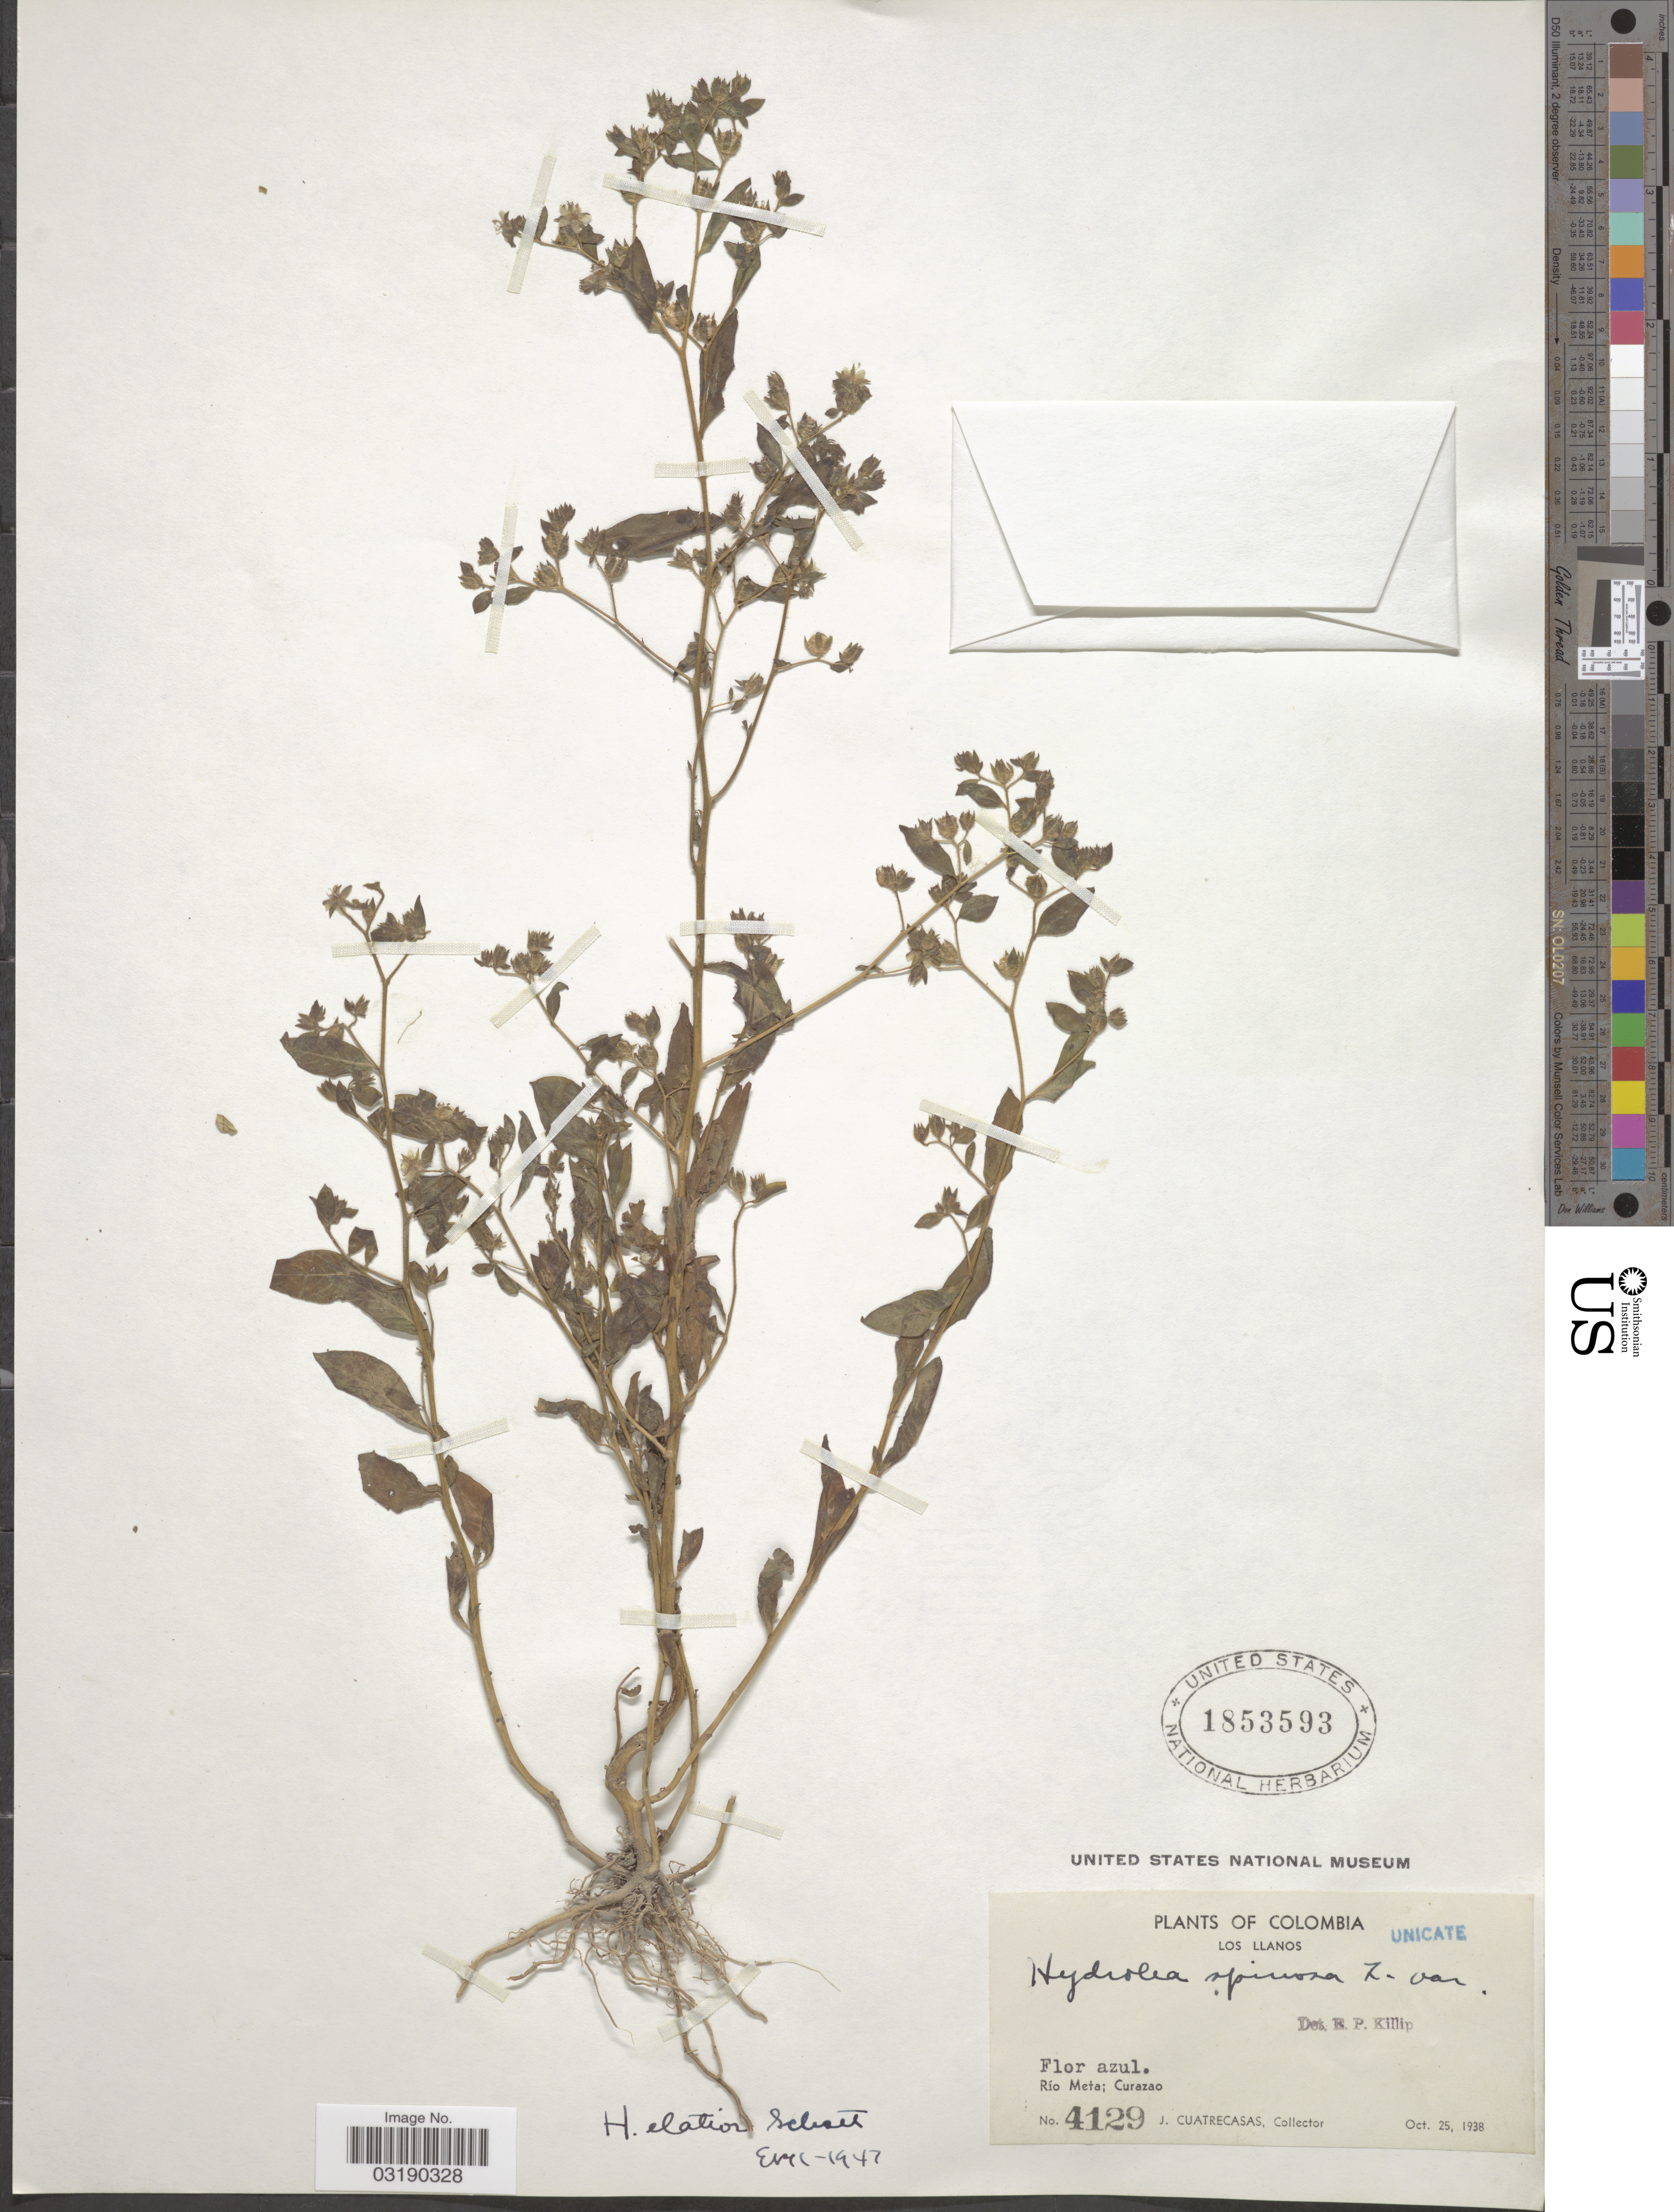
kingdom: Plantae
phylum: Tracheophyta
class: Magnoliopsida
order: Solanales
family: Hydroleaceae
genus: Hydrolea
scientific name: Hydrolea elatior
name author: Schott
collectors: J. Cuatrecasas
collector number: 4129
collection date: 1938-10-25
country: Colombia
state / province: Meta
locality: Los llanos. Río Meta: Curazao.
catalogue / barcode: US 1853593